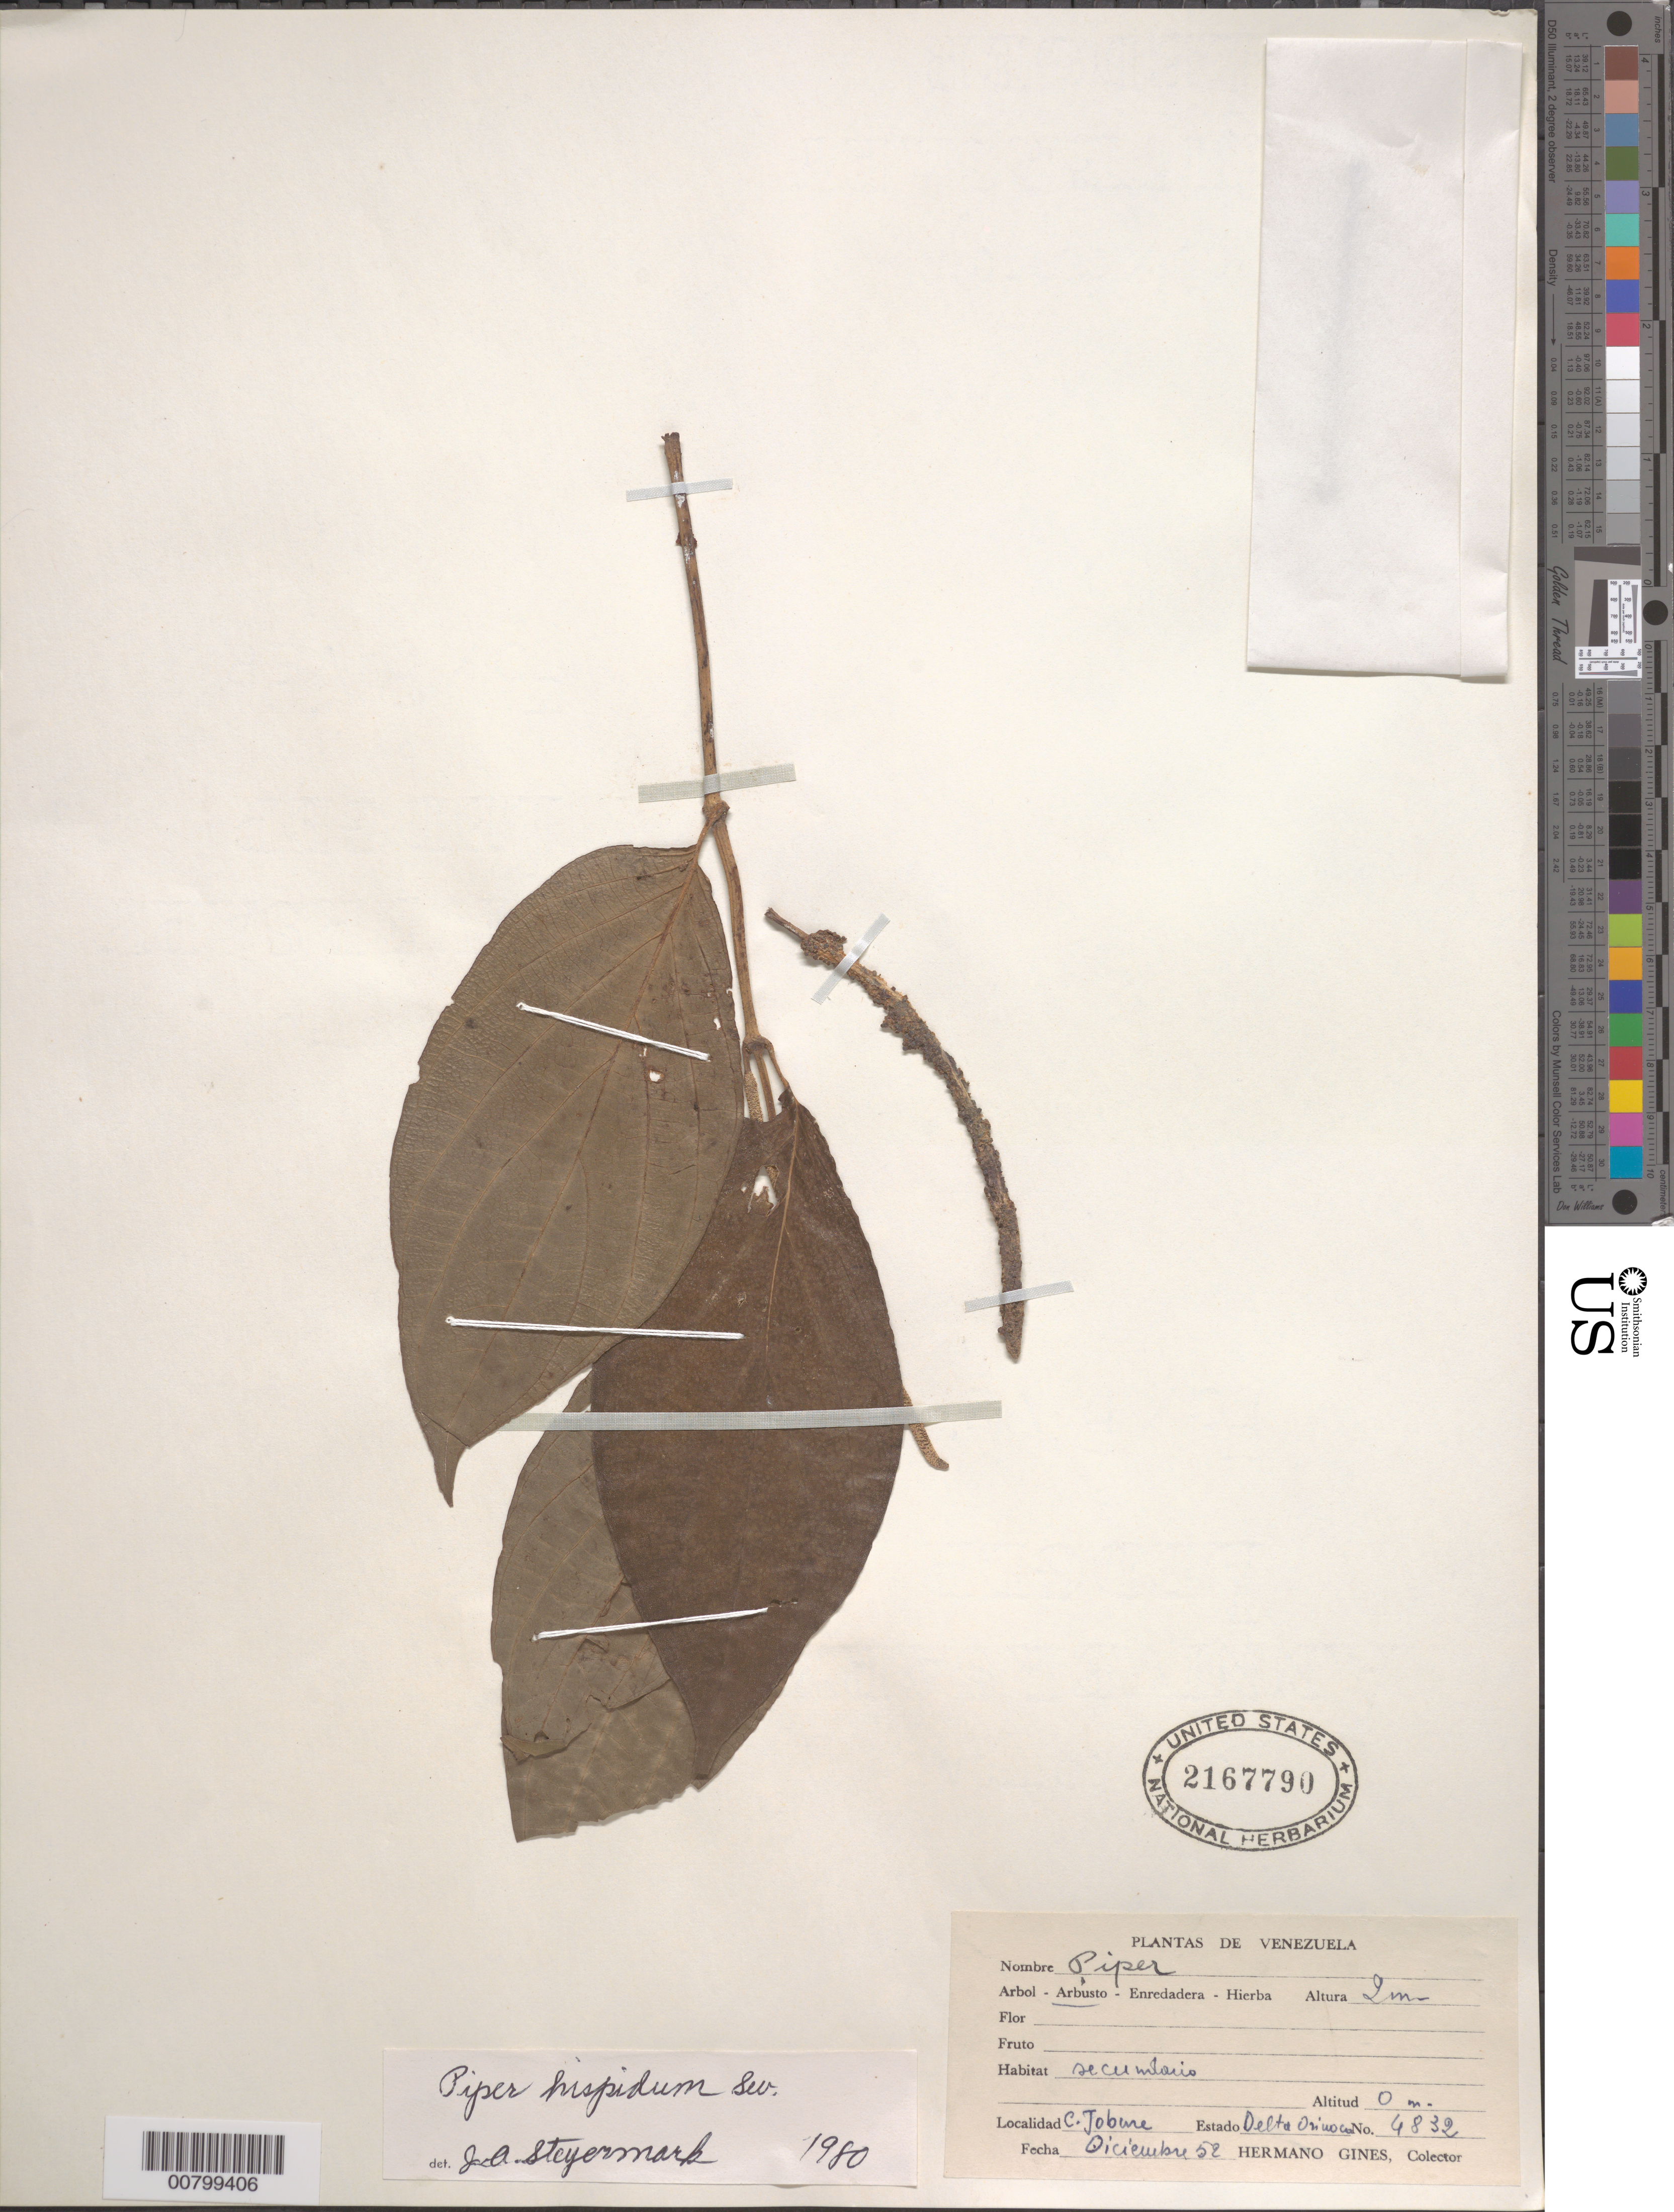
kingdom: Plantae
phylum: Tracheophyta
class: Magnoliopsida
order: Piperales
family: Piperaceae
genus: Piper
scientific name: Piper hispidum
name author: Sw.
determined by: Steyermark, Julian A., (VEN)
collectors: H. Gines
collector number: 4832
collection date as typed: Dec-52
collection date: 1952-12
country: Venezuela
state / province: Delta Amacuro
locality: Caño Jobure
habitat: Secondario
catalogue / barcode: US 2167790